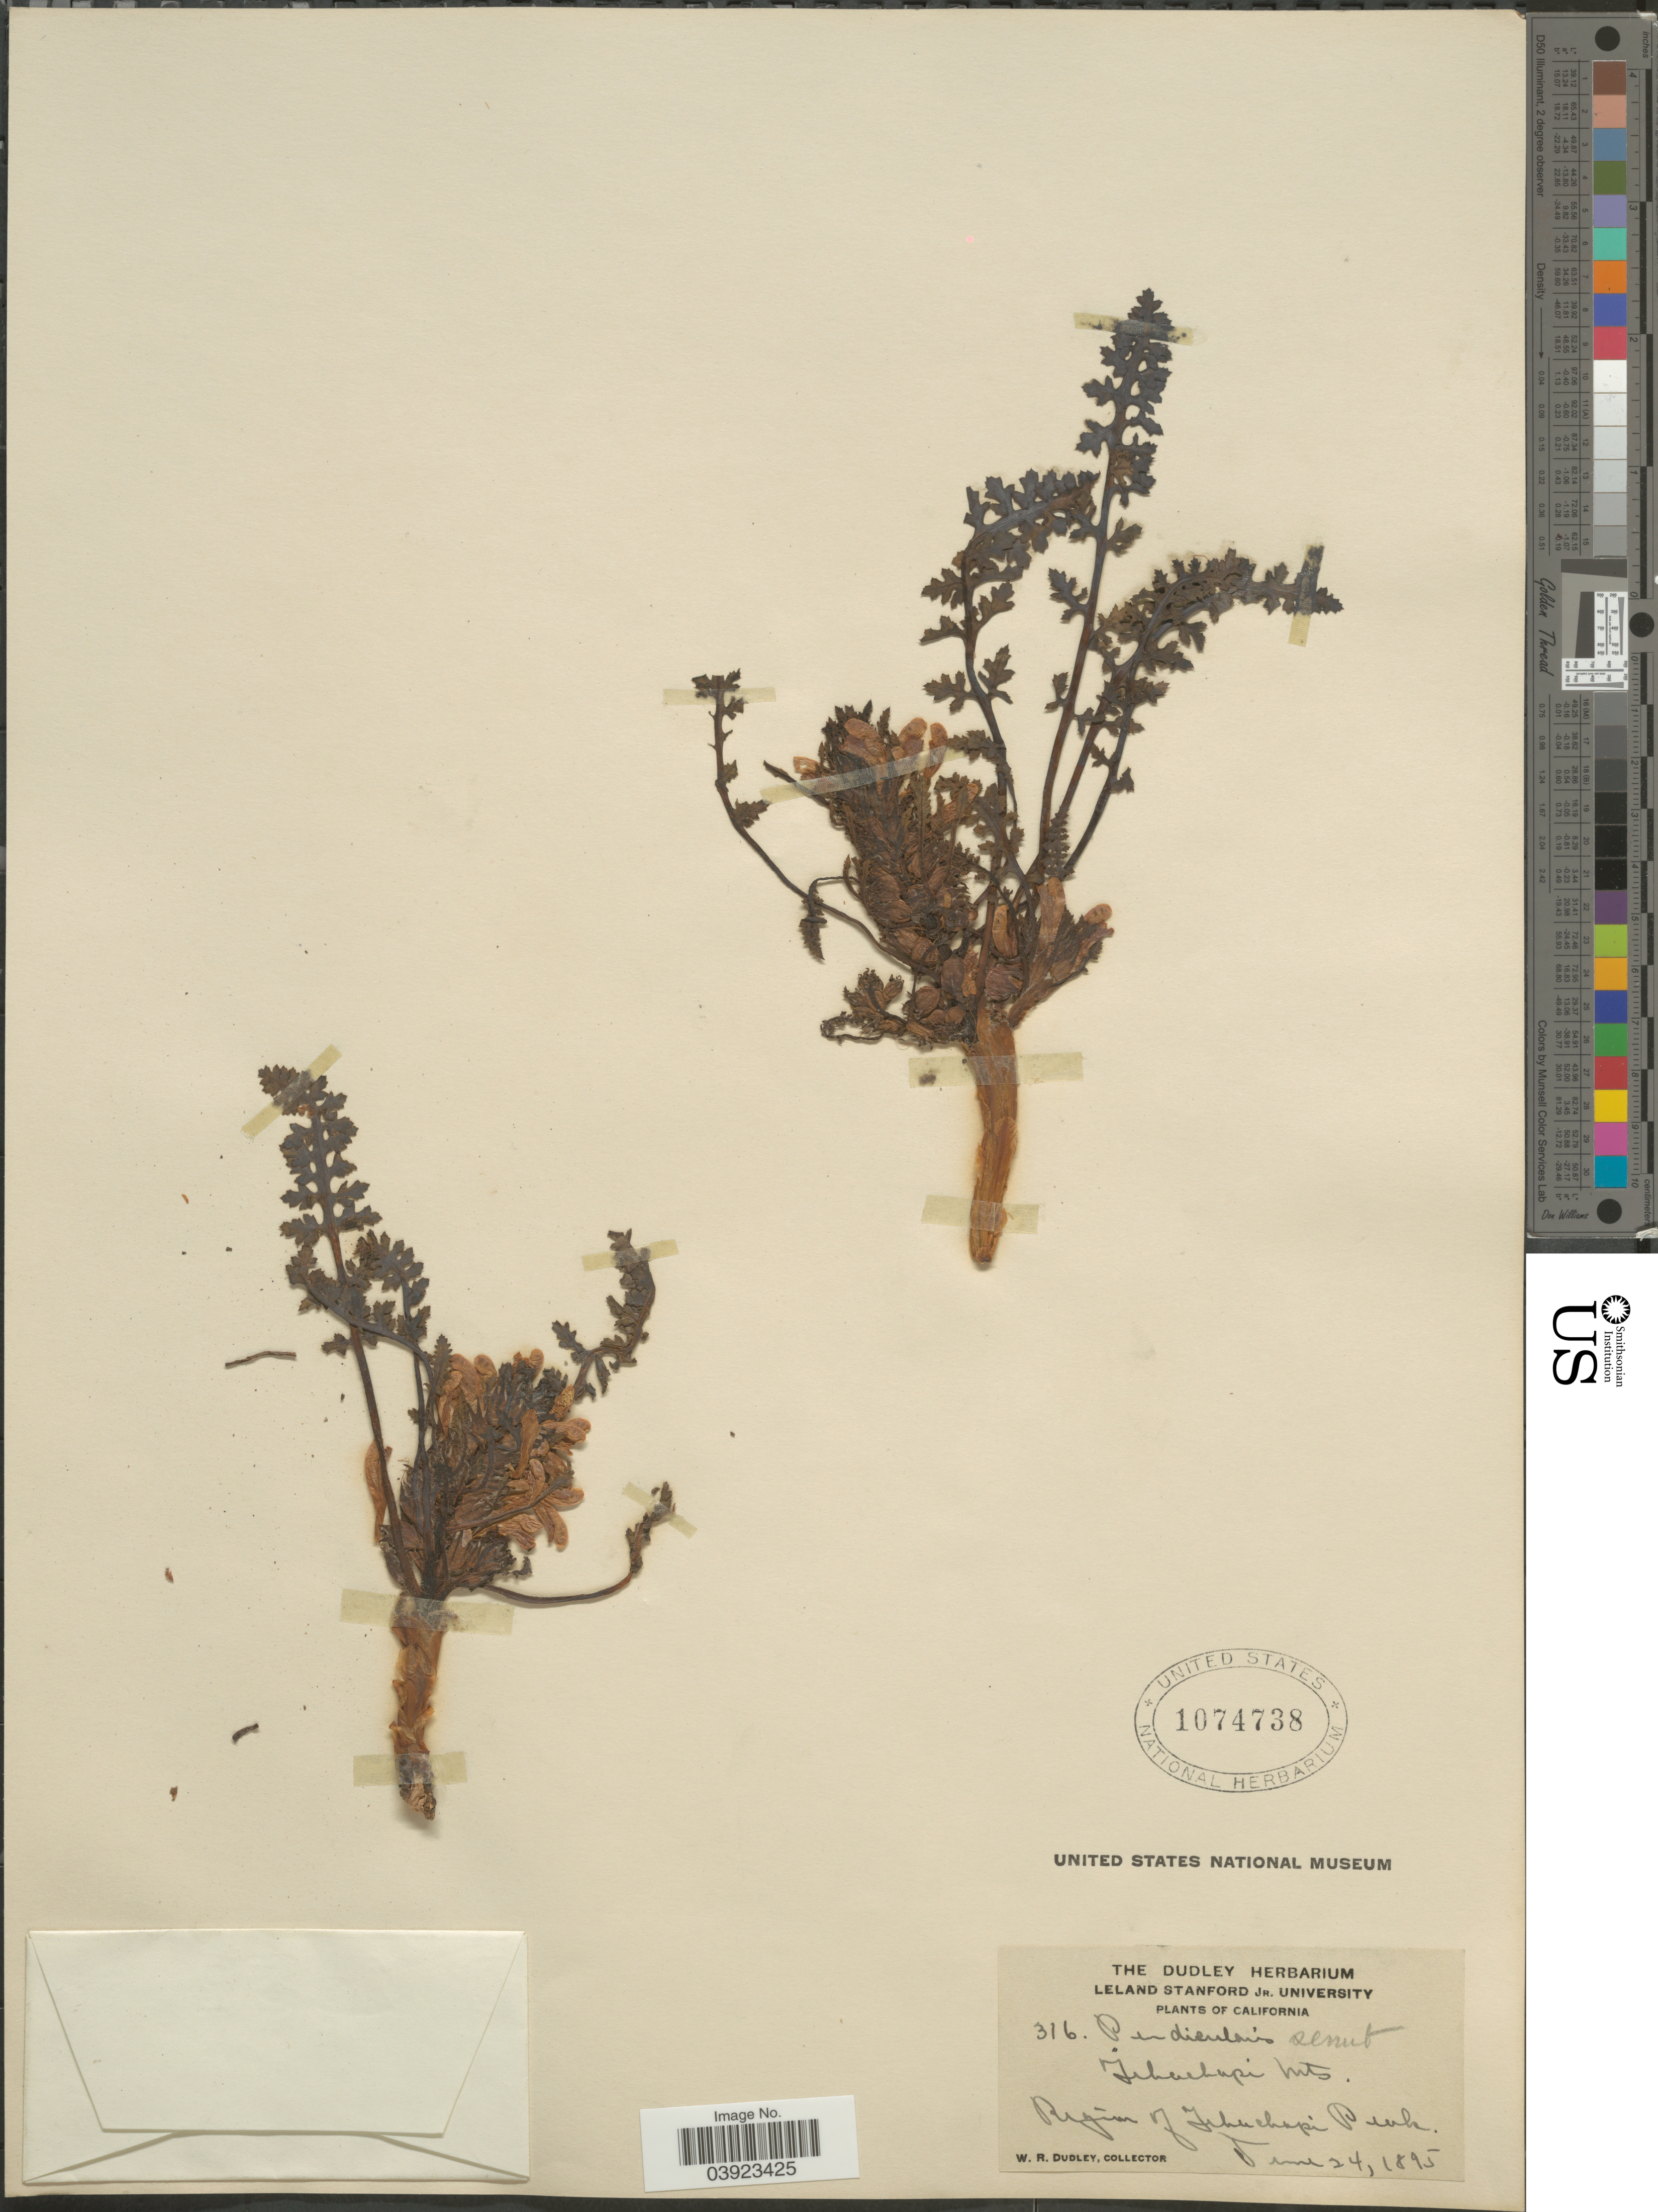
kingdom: Plantae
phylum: Tracheophyta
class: Magnoliopsida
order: Lamiales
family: Orobanchaceae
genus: Pedicularis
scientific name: Pedicularis semibarbata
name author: A. Gray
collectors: W. Dudley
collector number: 316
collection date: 1895-06-24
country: United States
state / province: California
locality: Tehachapi Mts. Region of Tehachapi Peak.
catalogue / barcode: US 1074738